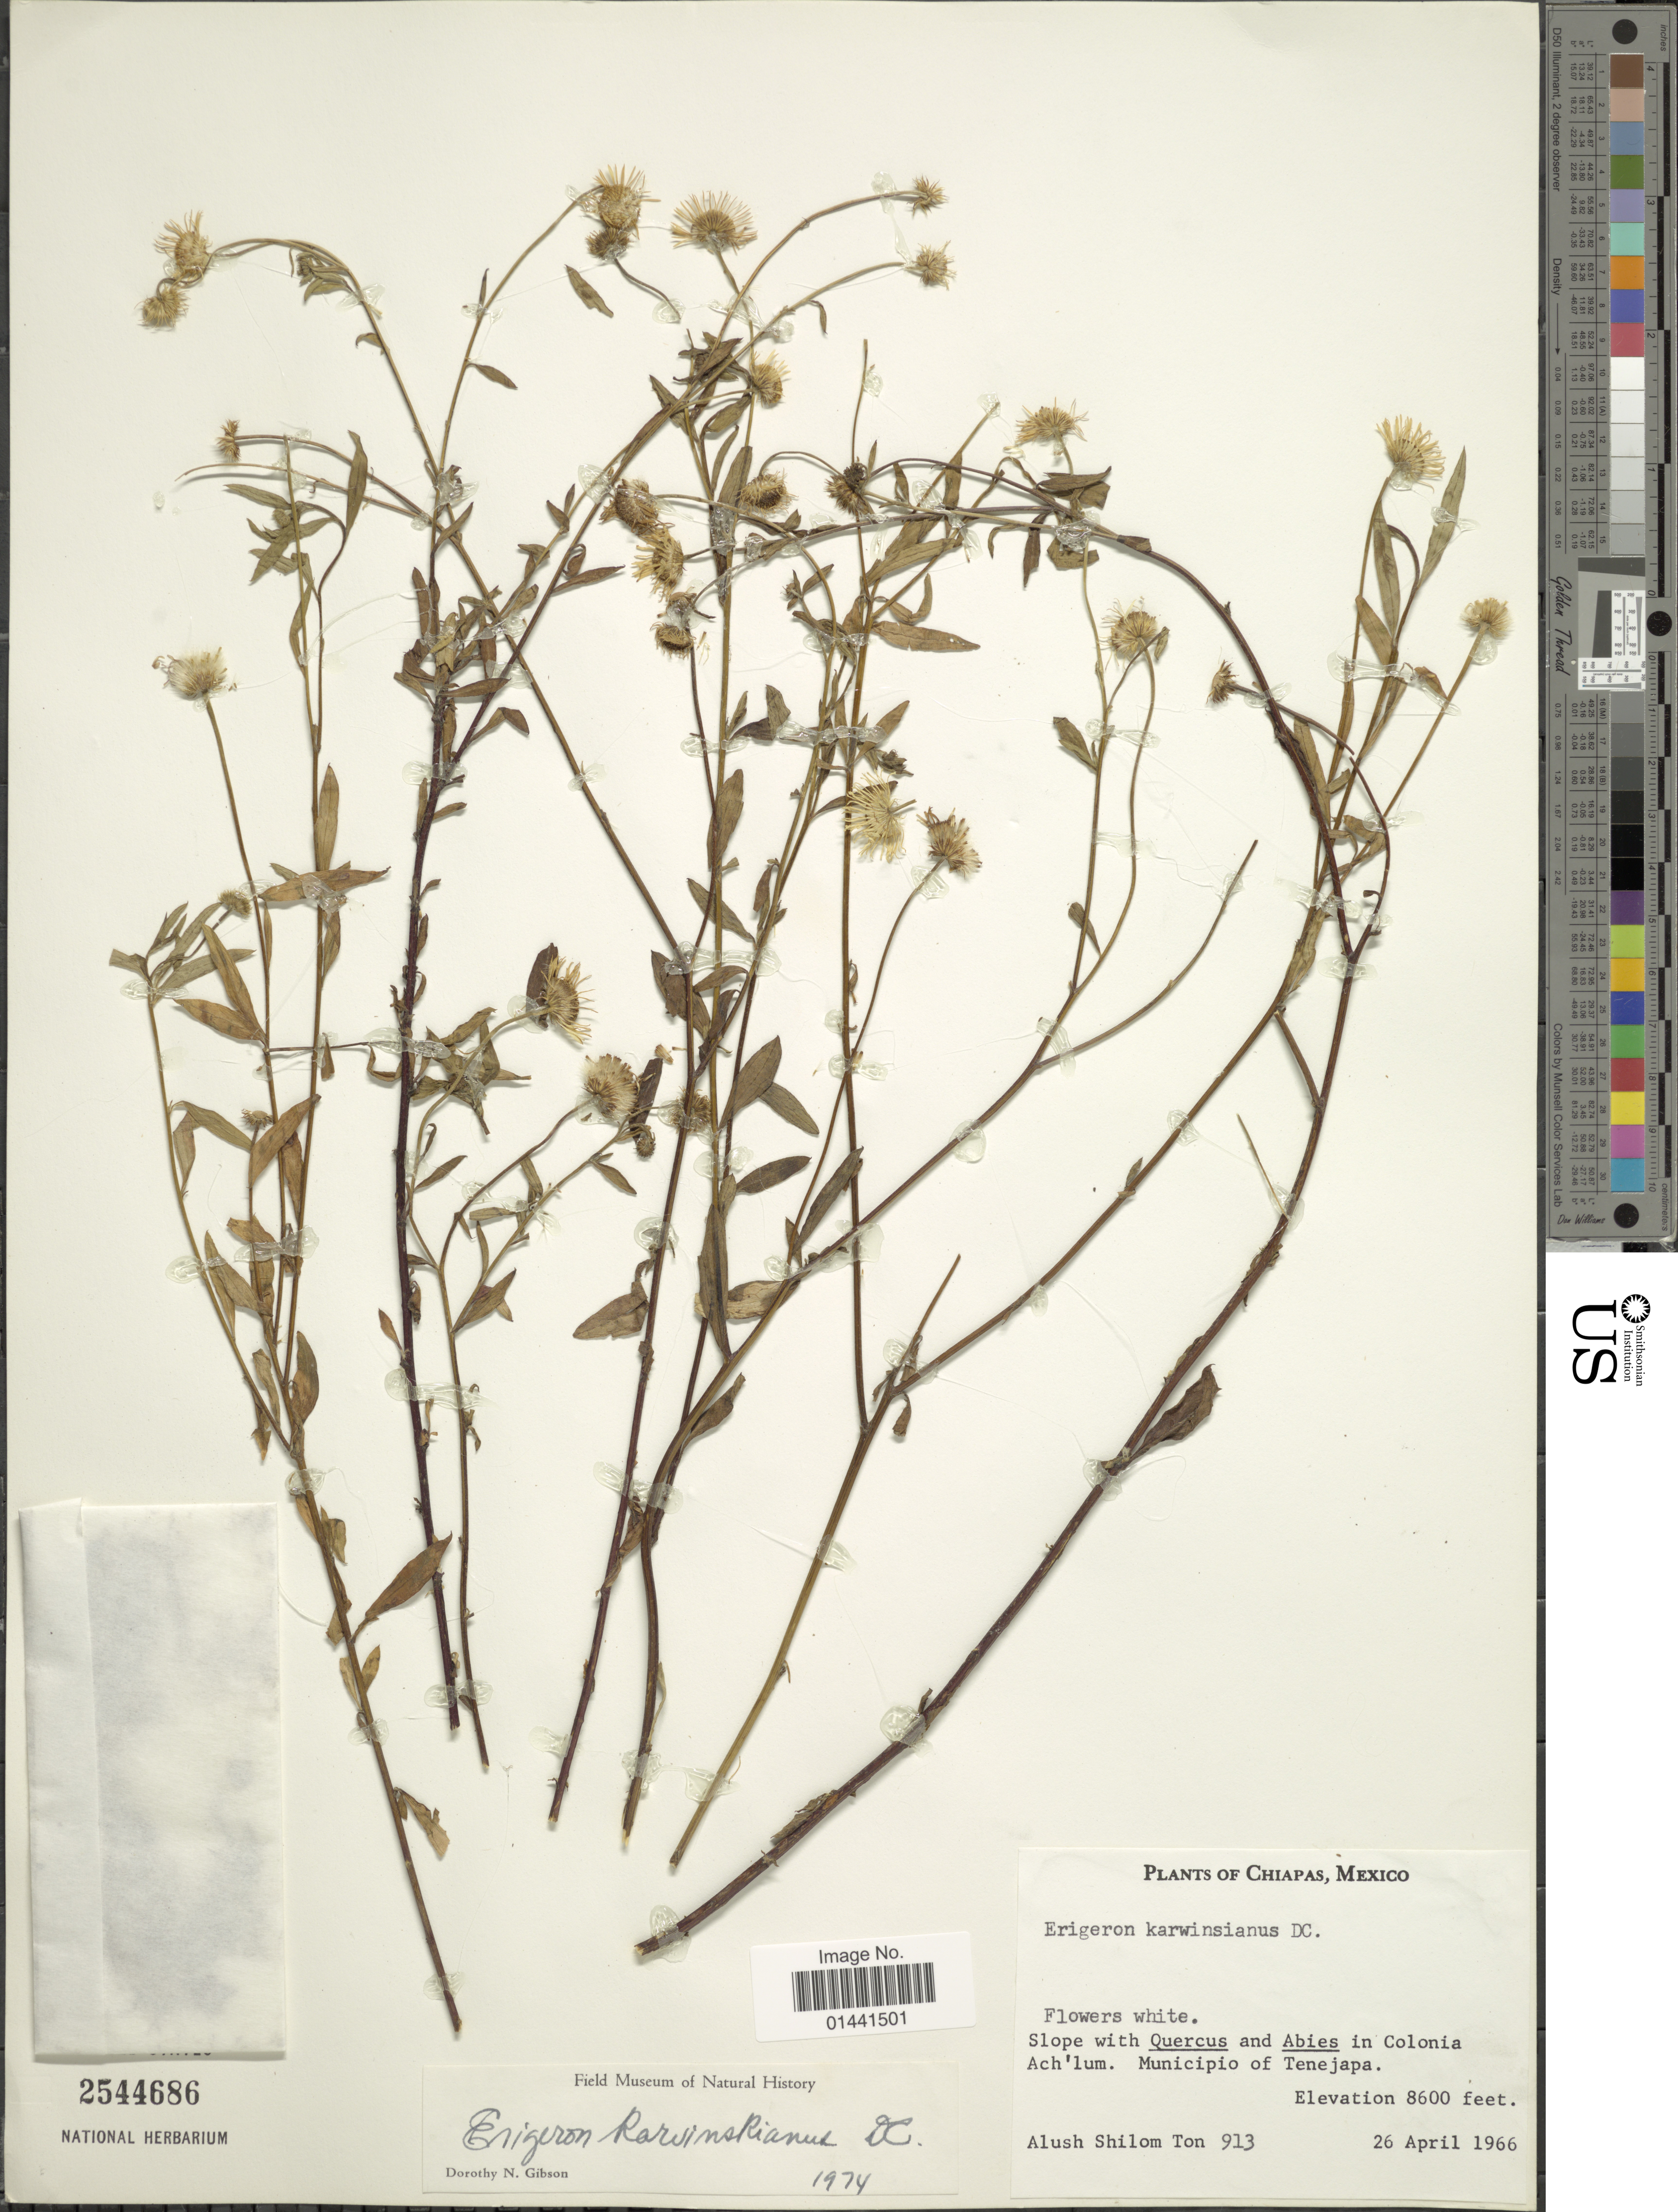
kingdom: Plantae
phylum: Tracheophyta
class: Magnoliopsida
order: Asterales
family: Asteraceae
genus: Erigeron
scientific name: Erigeron karvinskianus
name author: DC.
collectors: A. M. Ton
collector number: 913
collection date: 1966-04-26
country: Mexico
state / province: Chiapas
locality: Slope with Quercus and Abies in Colonia Ach'lum, Municipio of Tenejapa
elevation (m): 2621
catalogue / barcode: US 2544686